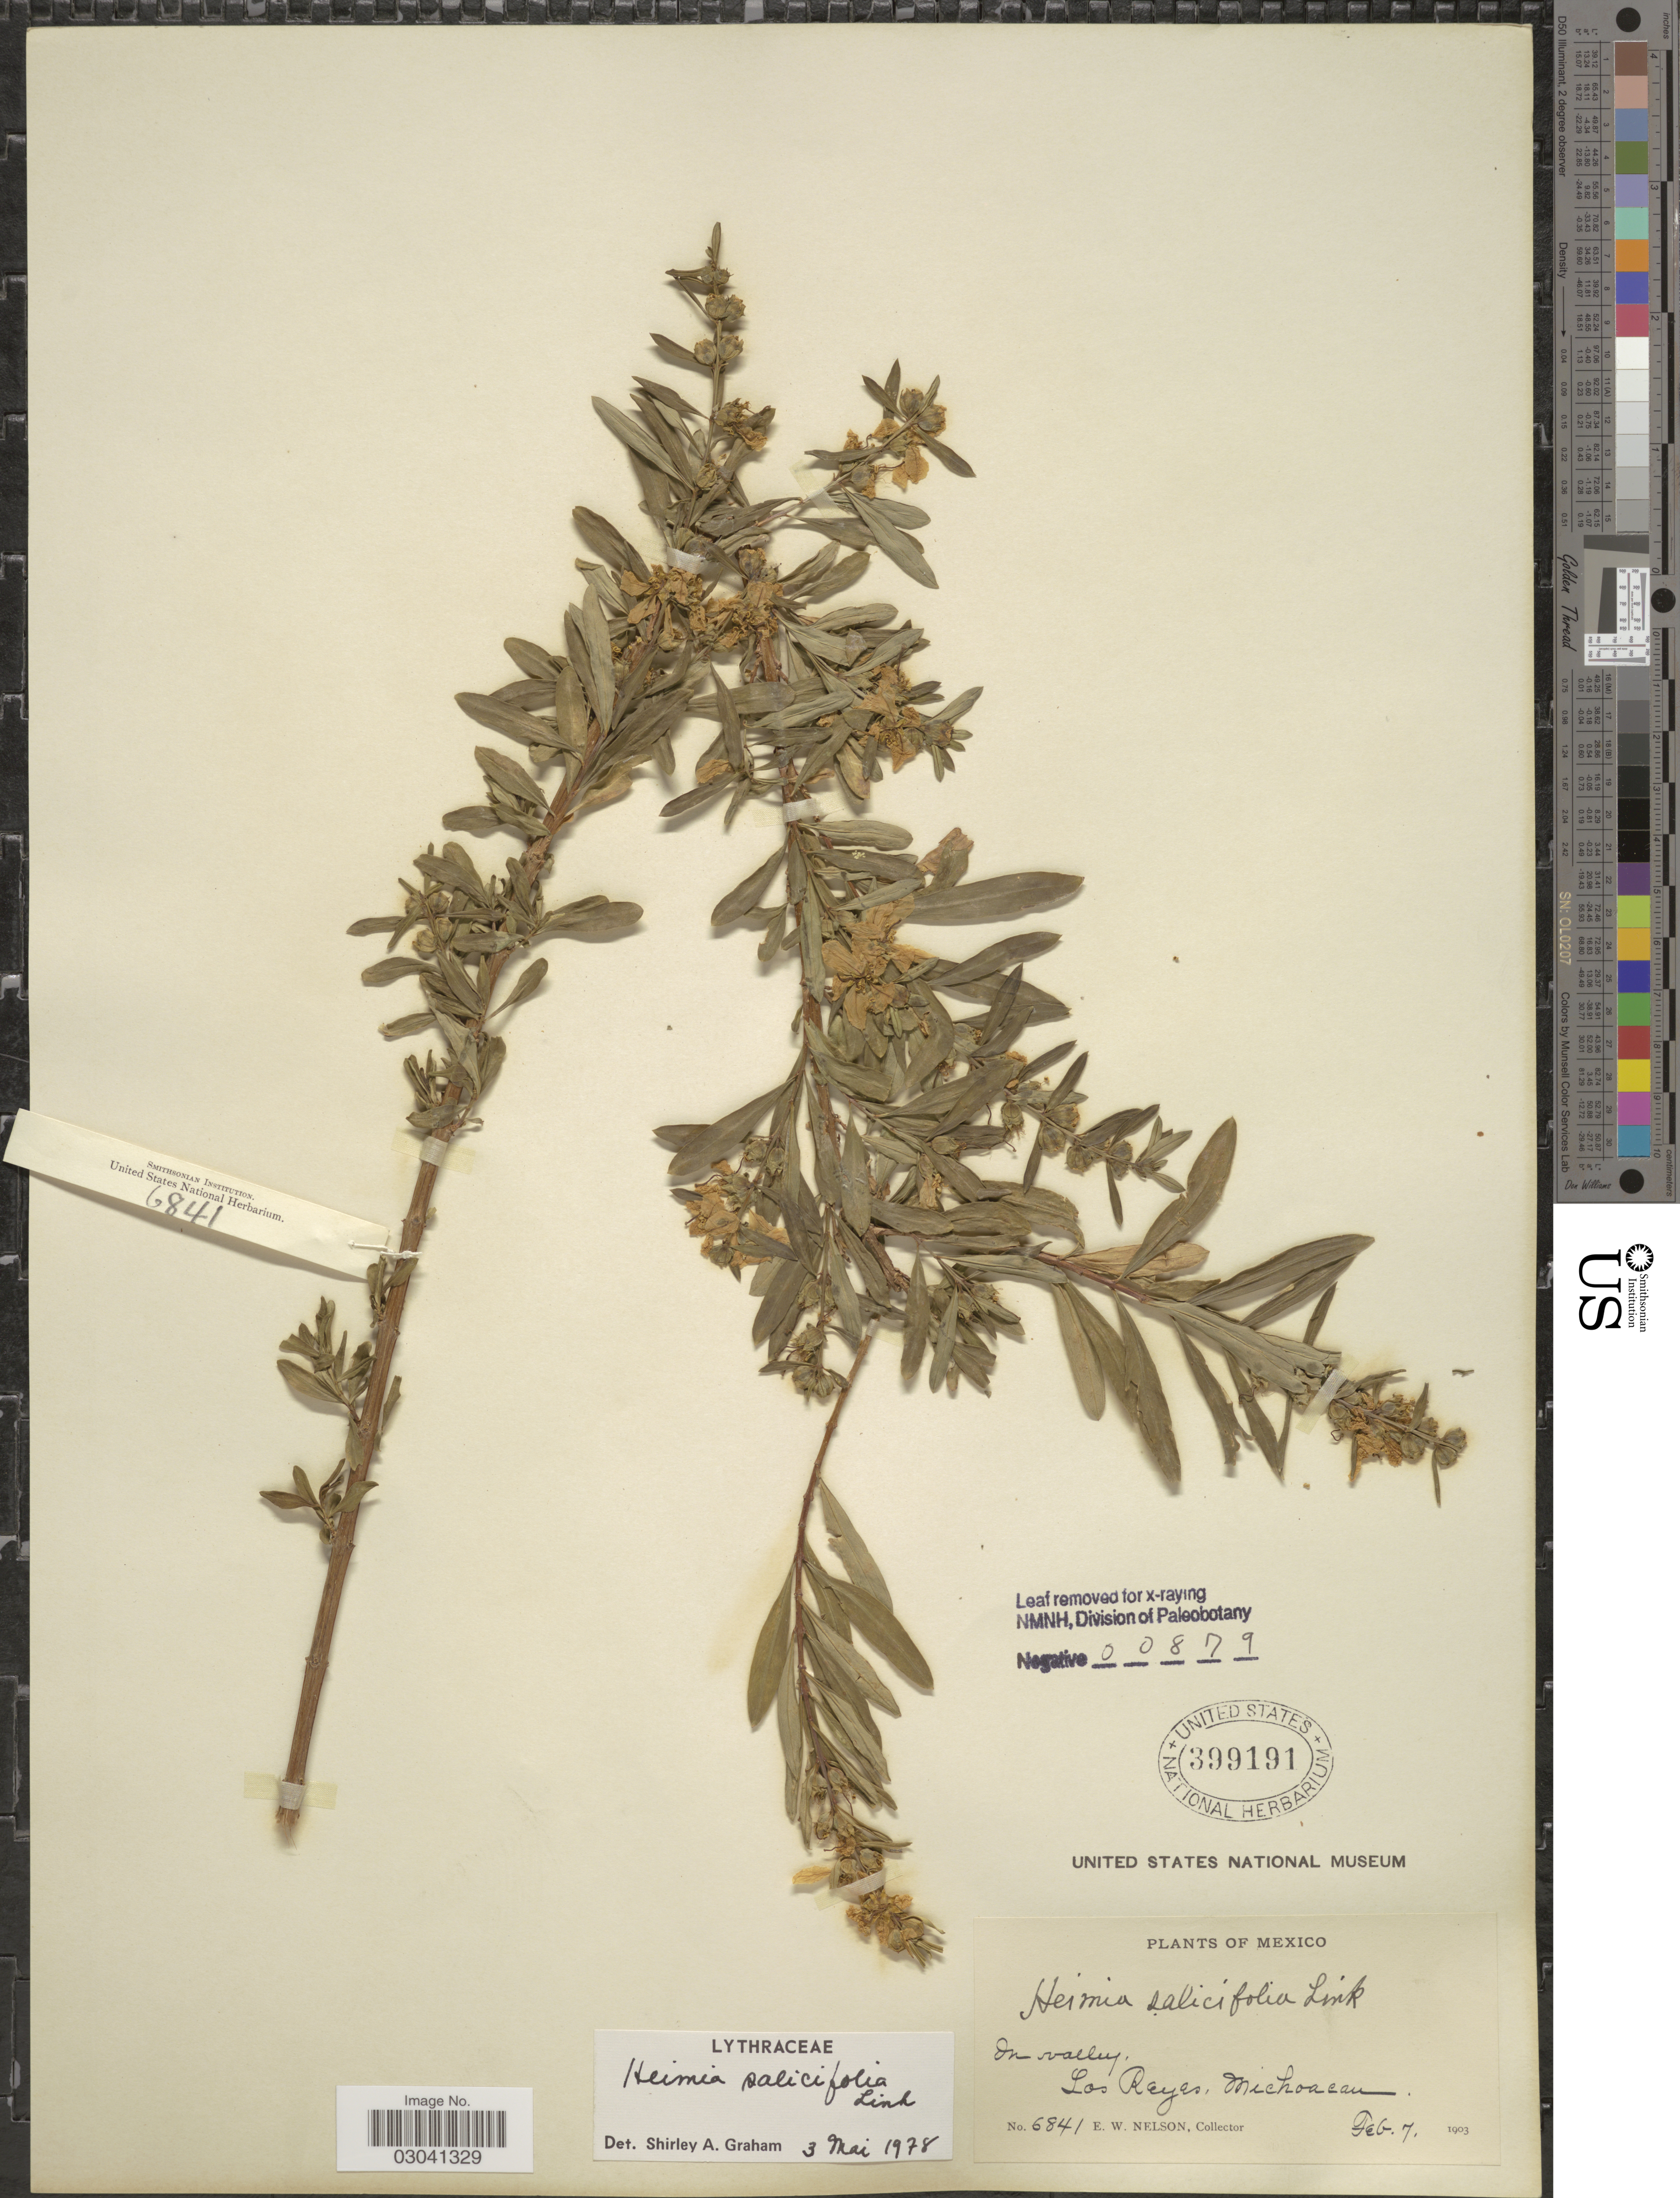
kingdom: Plantae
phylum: Tracheophyta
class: Magnoliopsida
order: Myrtales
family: Lythraceae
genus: Heimia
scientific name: Heimia salicifolia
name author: Link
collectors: E. W. Nelson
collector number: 6841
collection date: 1903-02-07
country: Mexico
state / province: Michoacán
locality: On valley, Los Reyes.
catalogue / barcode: US 399191